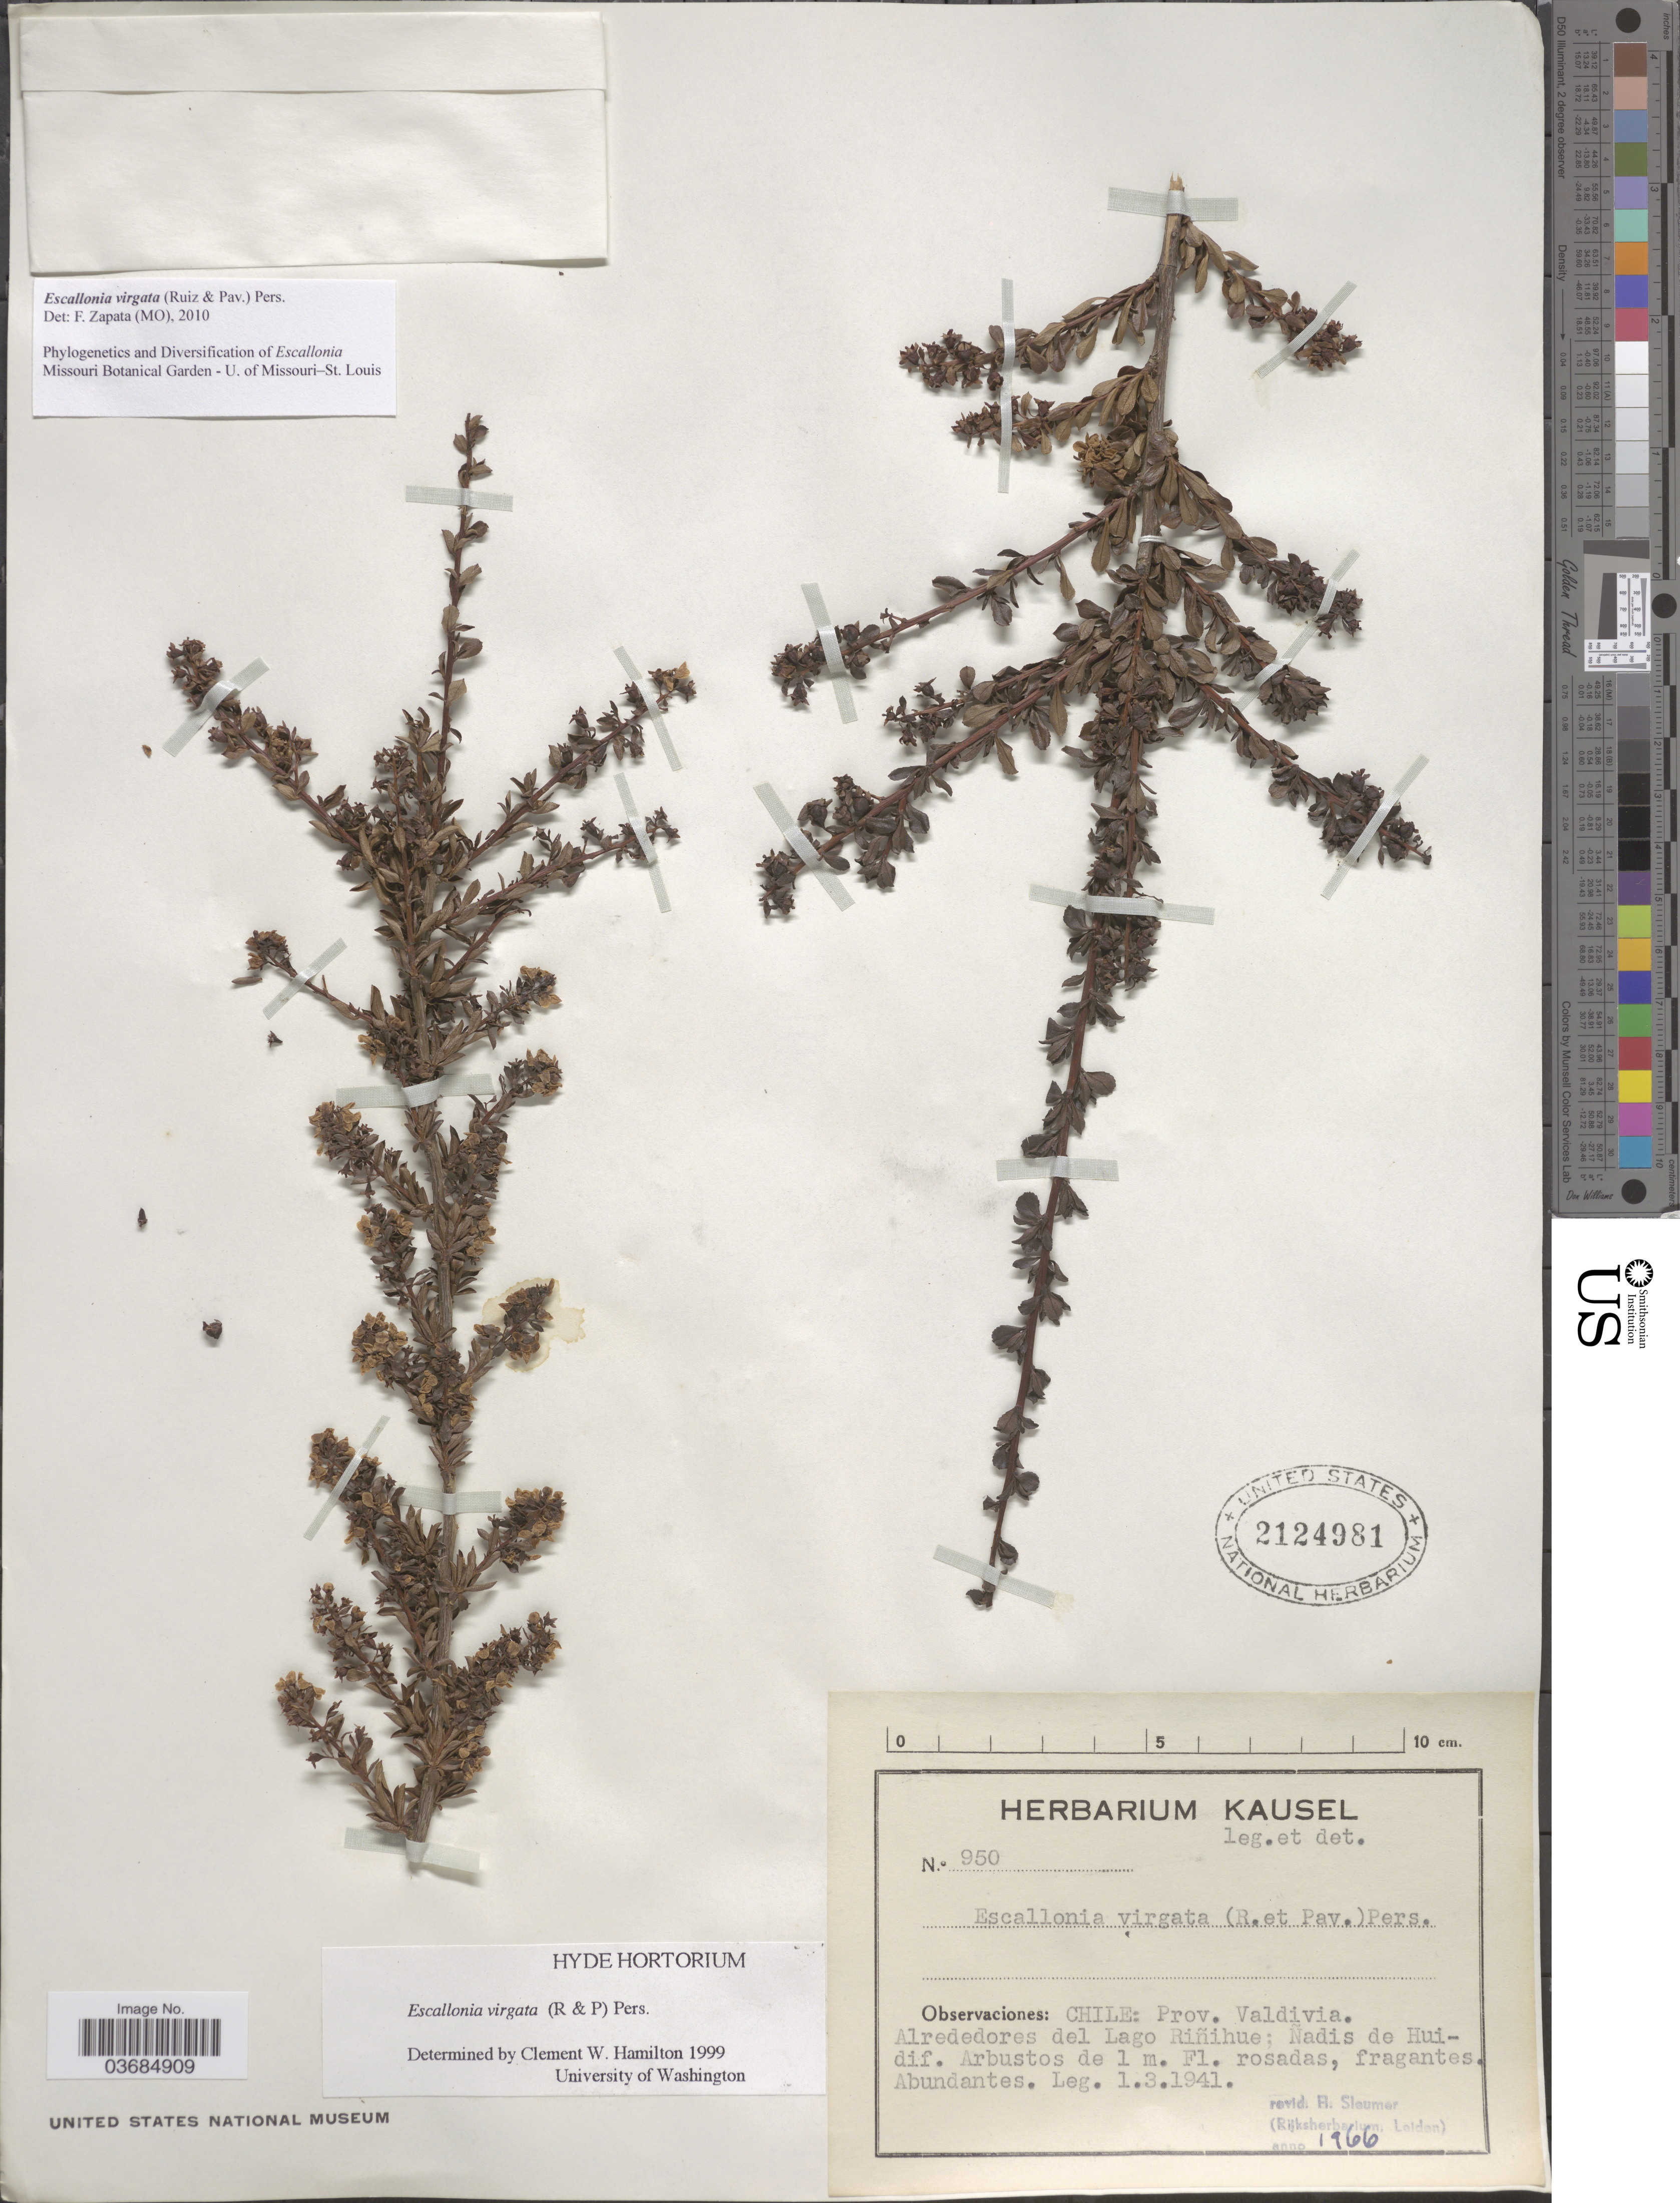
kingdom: Plantae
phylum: Tracheophyta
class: Magnoliopsida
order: Escalloniales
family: Escalloniaceae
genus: Escallonia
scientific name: Escallonia virgata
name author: (Ruiz & Pav.) Pers.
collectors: Ex herb. Kausel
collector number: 950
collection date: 1941-03-01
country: Chile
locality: Prov. Valdivia. Alrededores del Lago Riñihue; Ñadis de Huidif.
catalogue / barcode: US 2124981